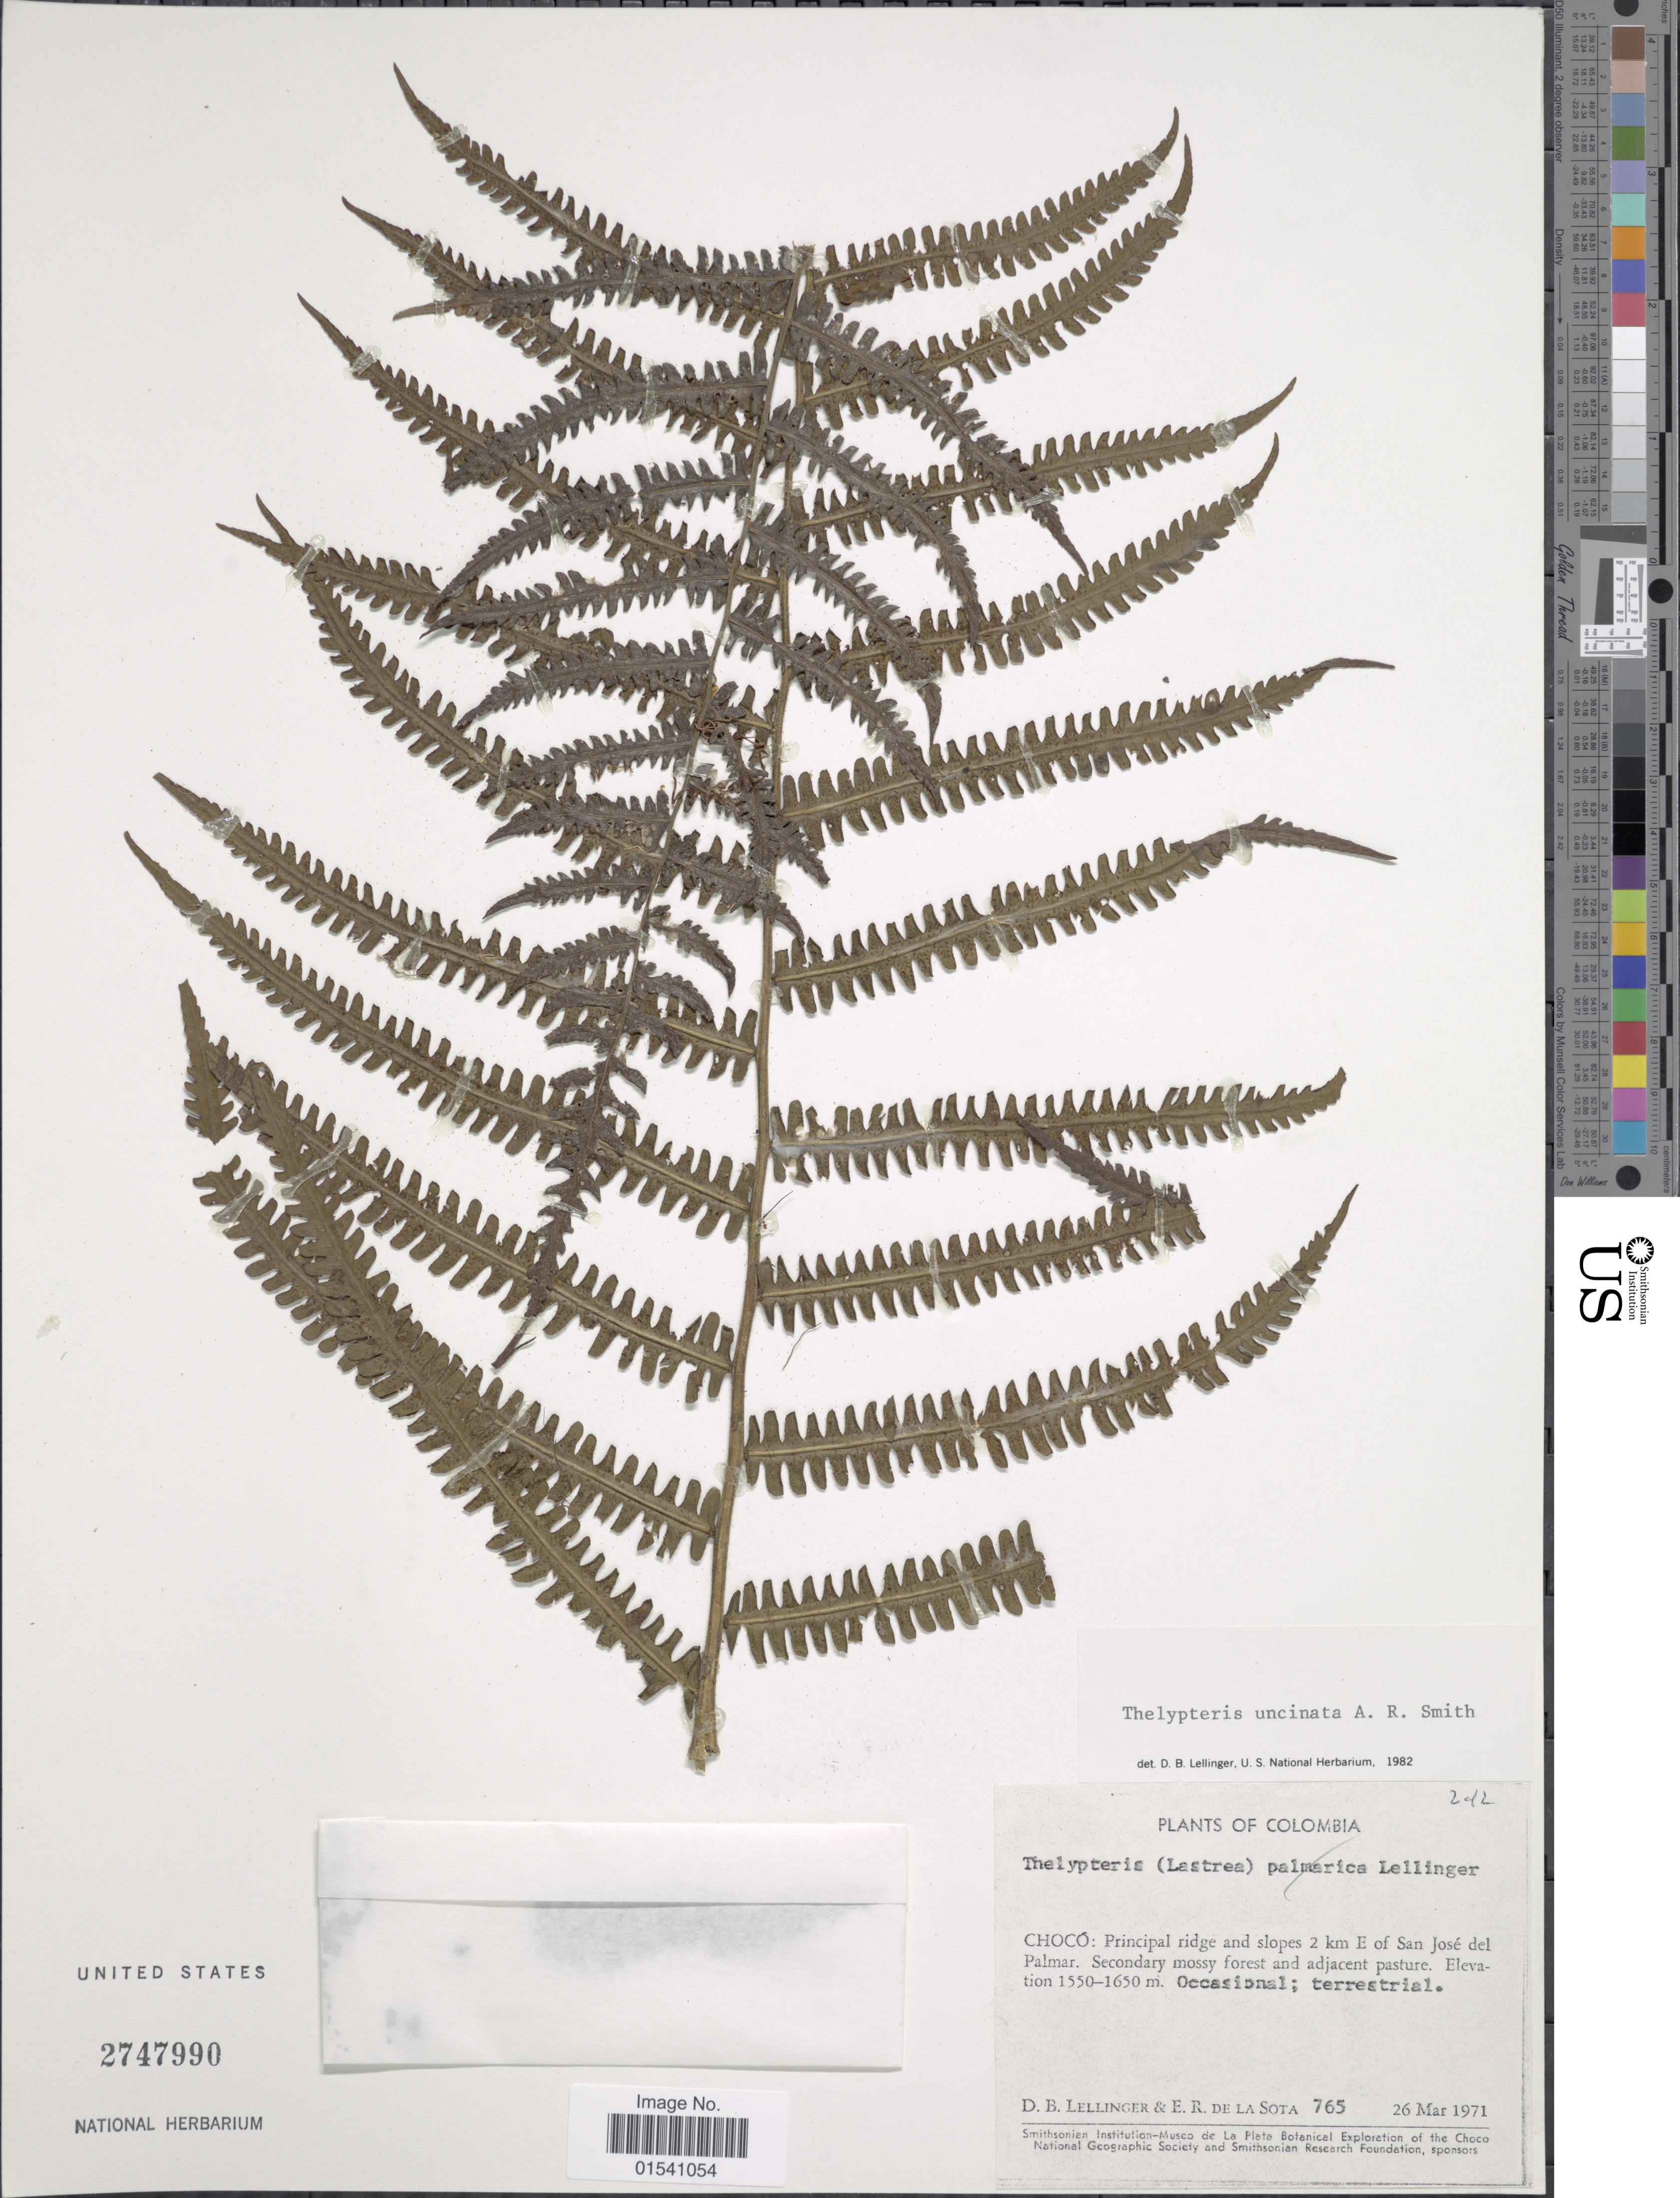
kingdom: Plantae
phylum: Tracheophyta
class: Polypodiopsida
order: Polypodiales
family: Thelypteridaceae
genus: Amauropelta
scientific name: Amauropelta uncinata (A.R. Sm.) comb. nov., ined 2015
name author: (A.R. Sm.)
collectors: D. B. Lellinger & E. R. de la Sota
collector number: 765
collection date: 1971-03-26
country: Colombia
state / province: Chocó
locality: Principal ridge and slopes 2 km E of San José del Palmar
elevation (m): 1550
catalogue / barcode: US 2747990